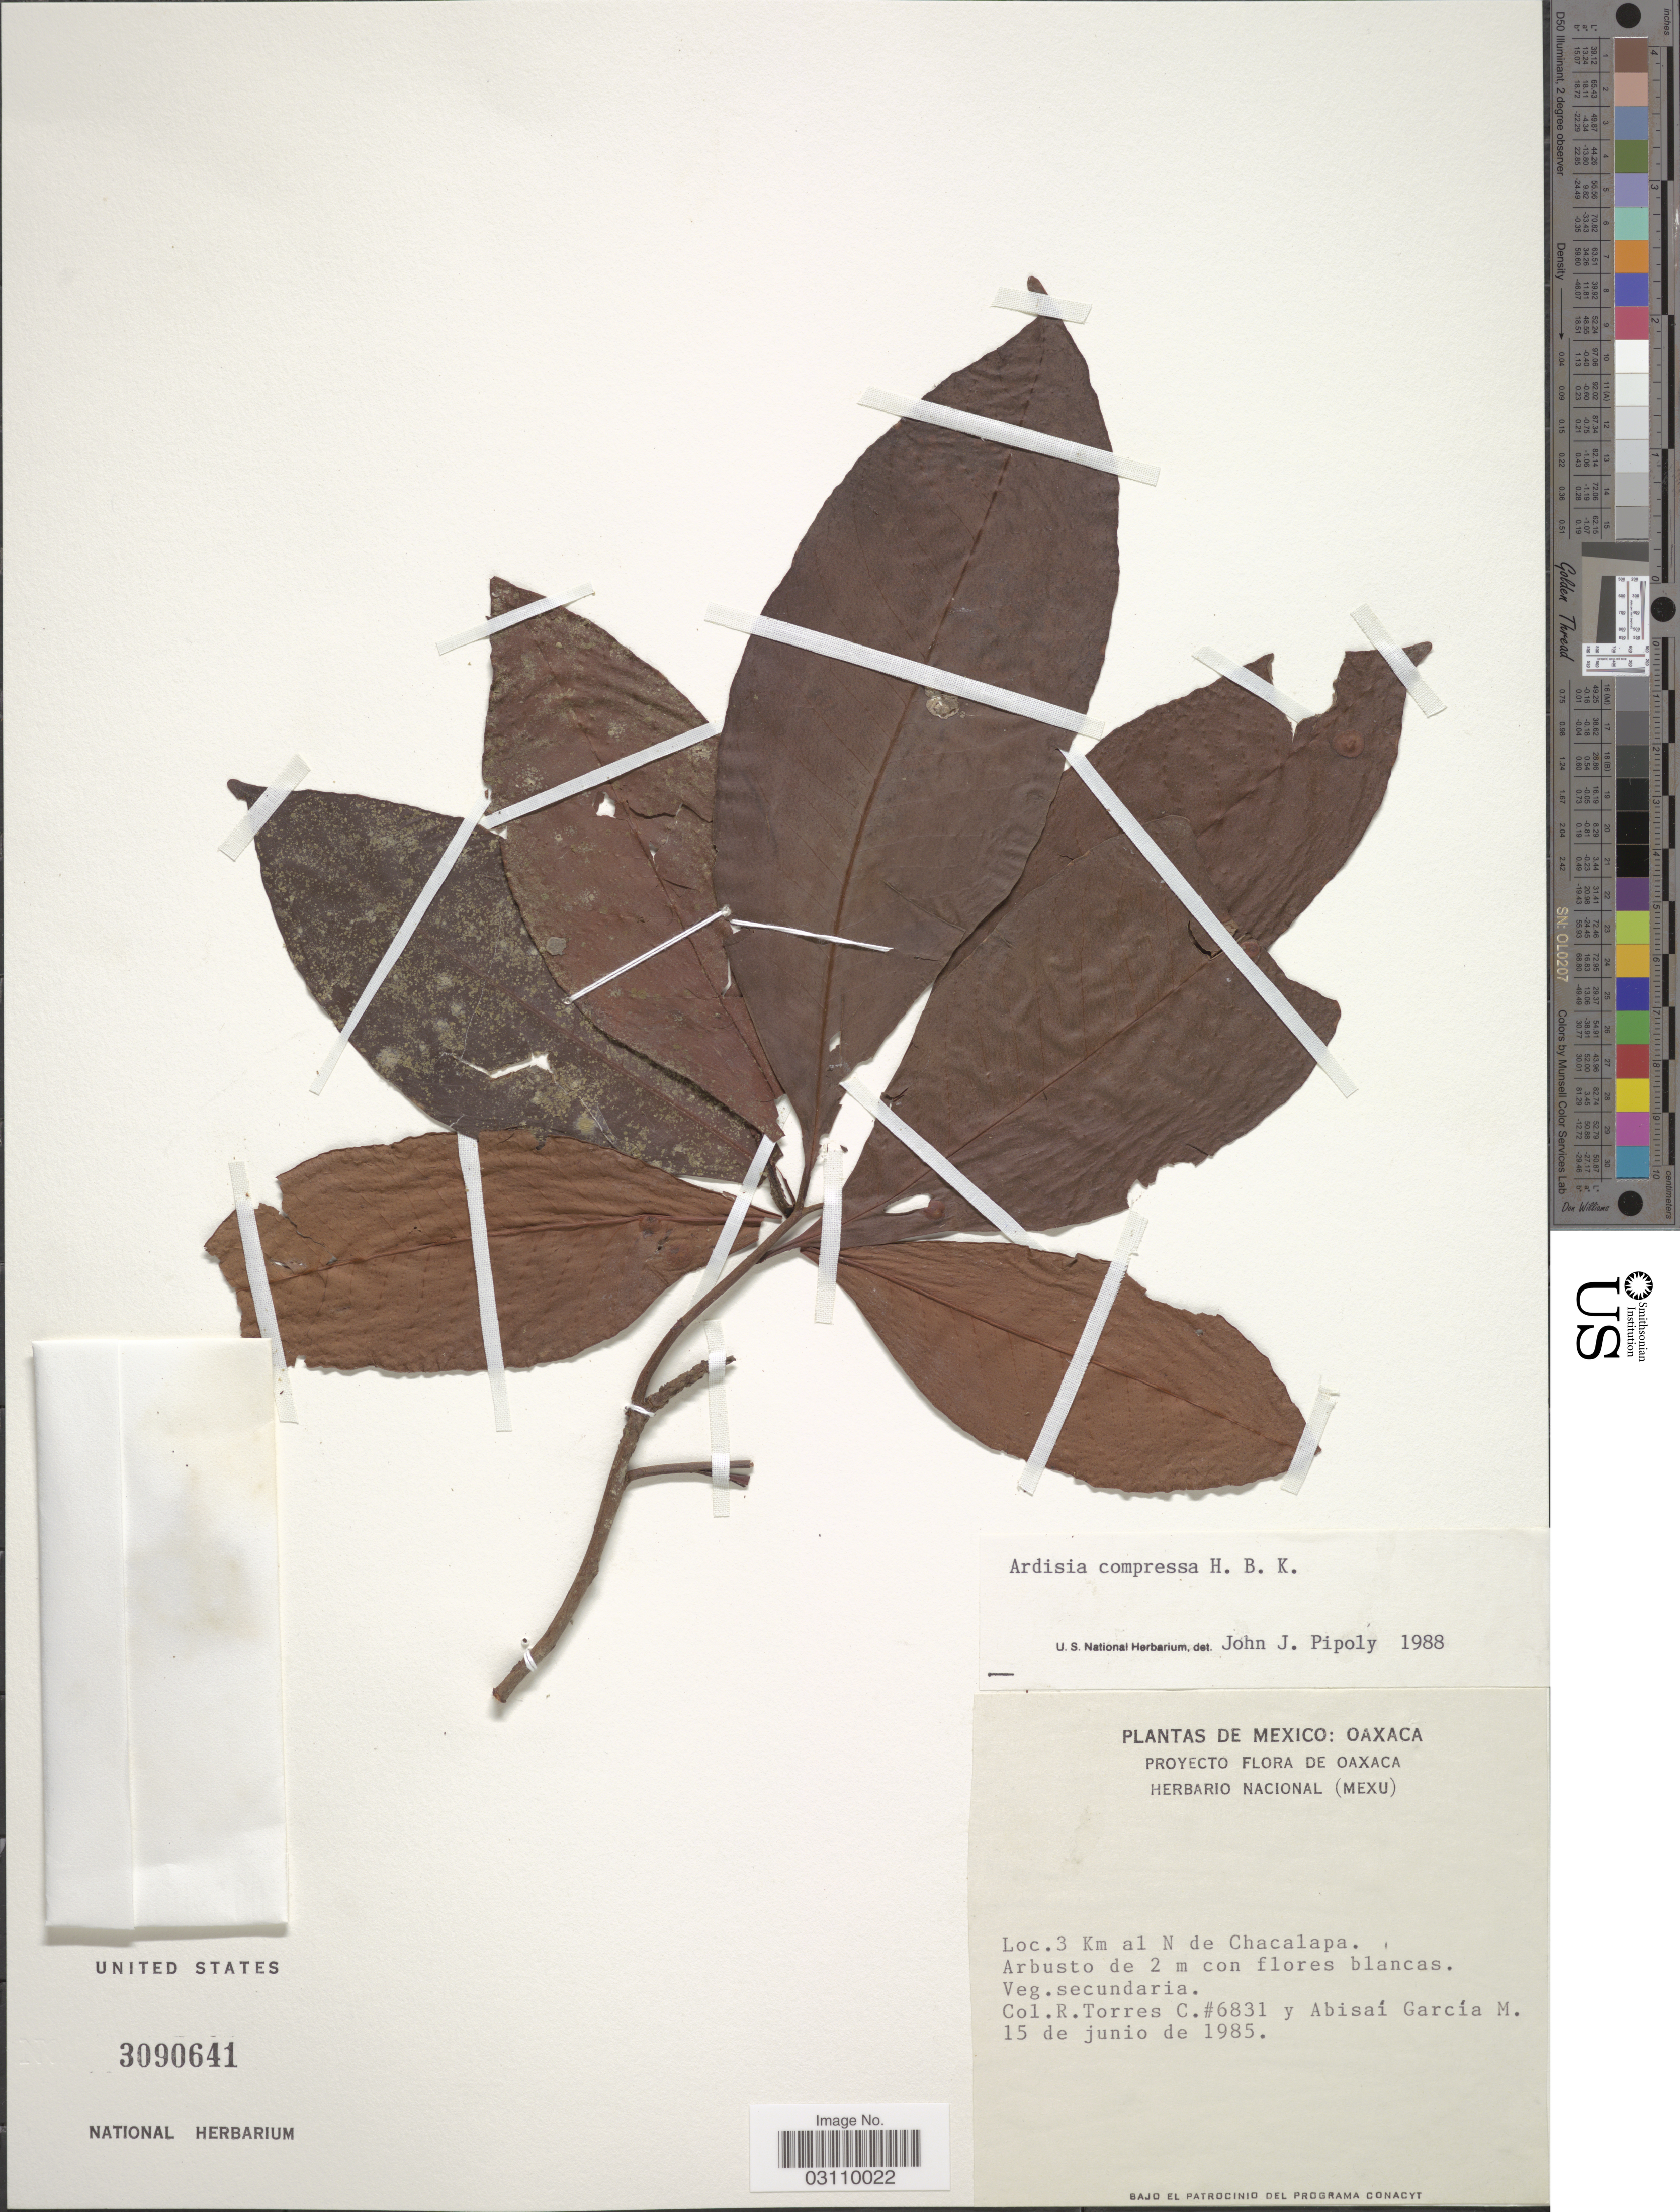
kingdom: Plantae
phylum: Tracheophyta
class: Magnoliopsida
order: Ericales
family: Primulaceae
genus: Ardisia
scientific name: Ardisia compressa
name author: Kunth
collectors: R. Torres C. & A. García-Mendoza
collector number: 6831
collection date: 1985-06-15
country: Mexico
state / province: Oaxaca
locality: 3 Km al N de Chacalapa.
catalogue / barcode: US 3090641